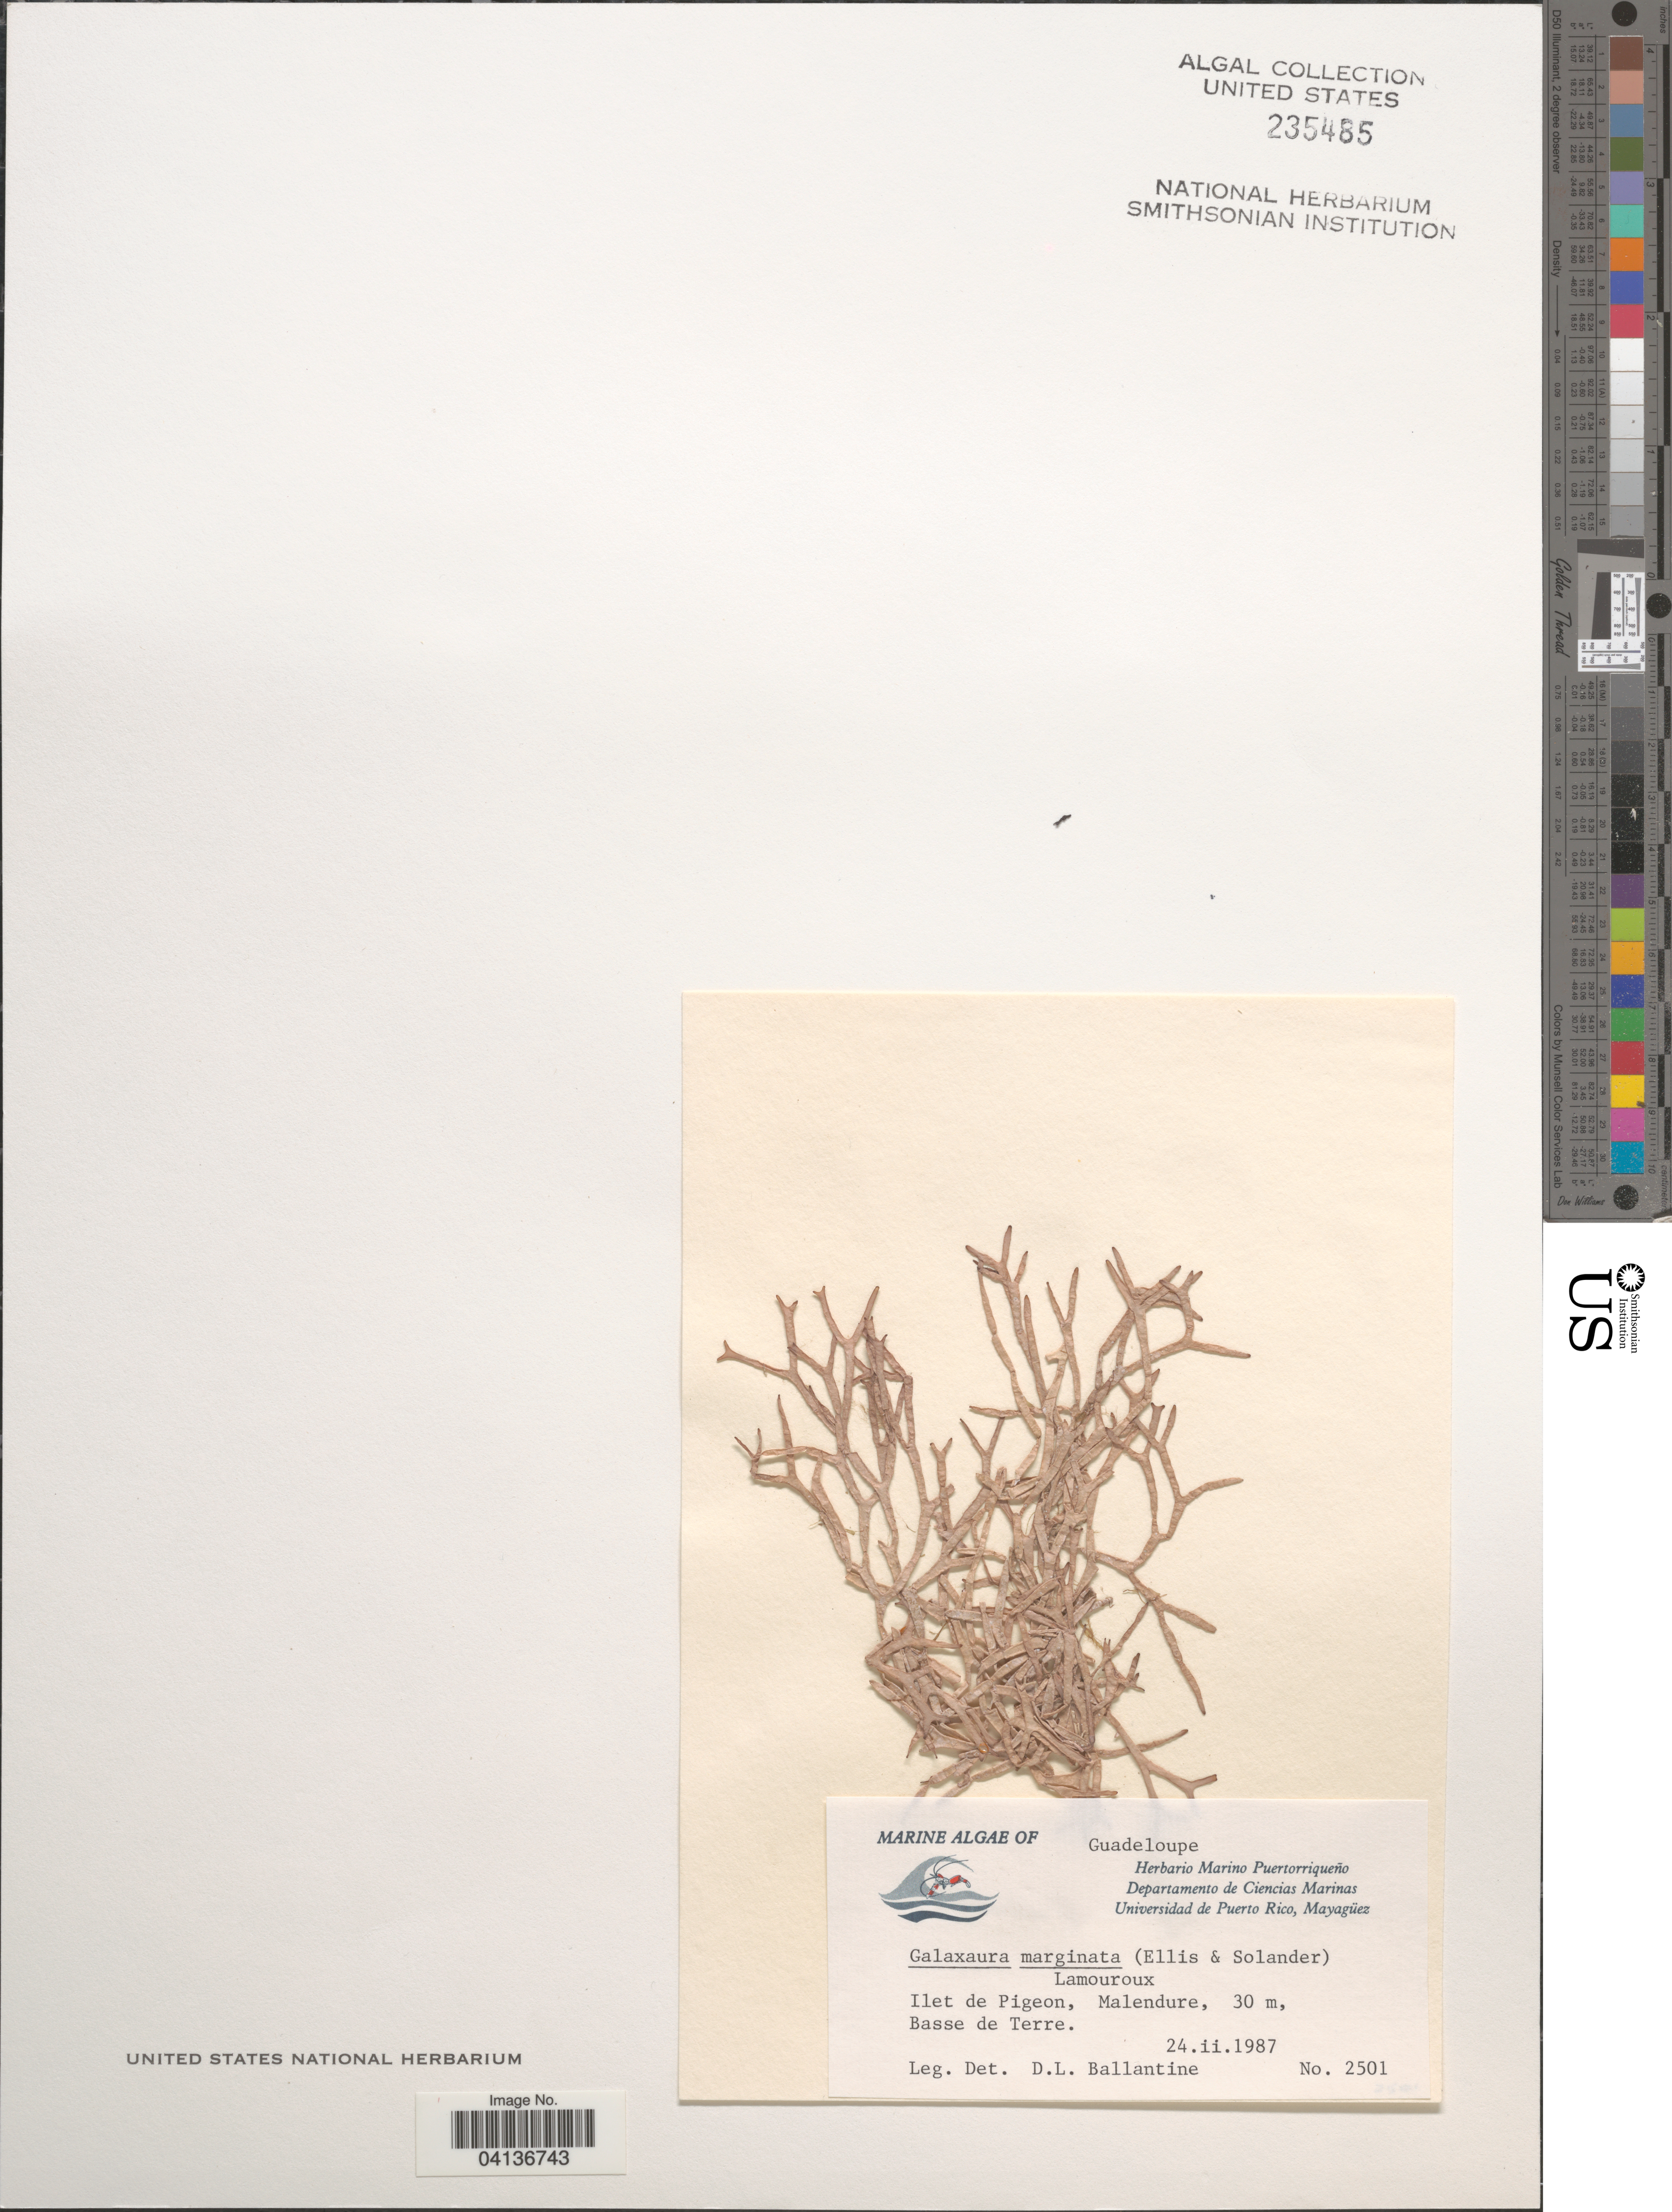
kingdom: Plantae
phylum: Rhodophyta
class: Florideophyceae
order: Nemaliales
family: Galaxauraceae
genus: Galaxaura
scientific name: Galaxaura marginata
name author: (J. Ellis & Sol.) J.V.Lamouroux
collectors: D.L. Ballantine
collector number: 2501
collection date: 1987-02-24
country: Guadeloupe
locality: Ilet de Pigeon, Malendure, Basse de Terre.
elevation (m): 30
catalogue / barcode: US 235485